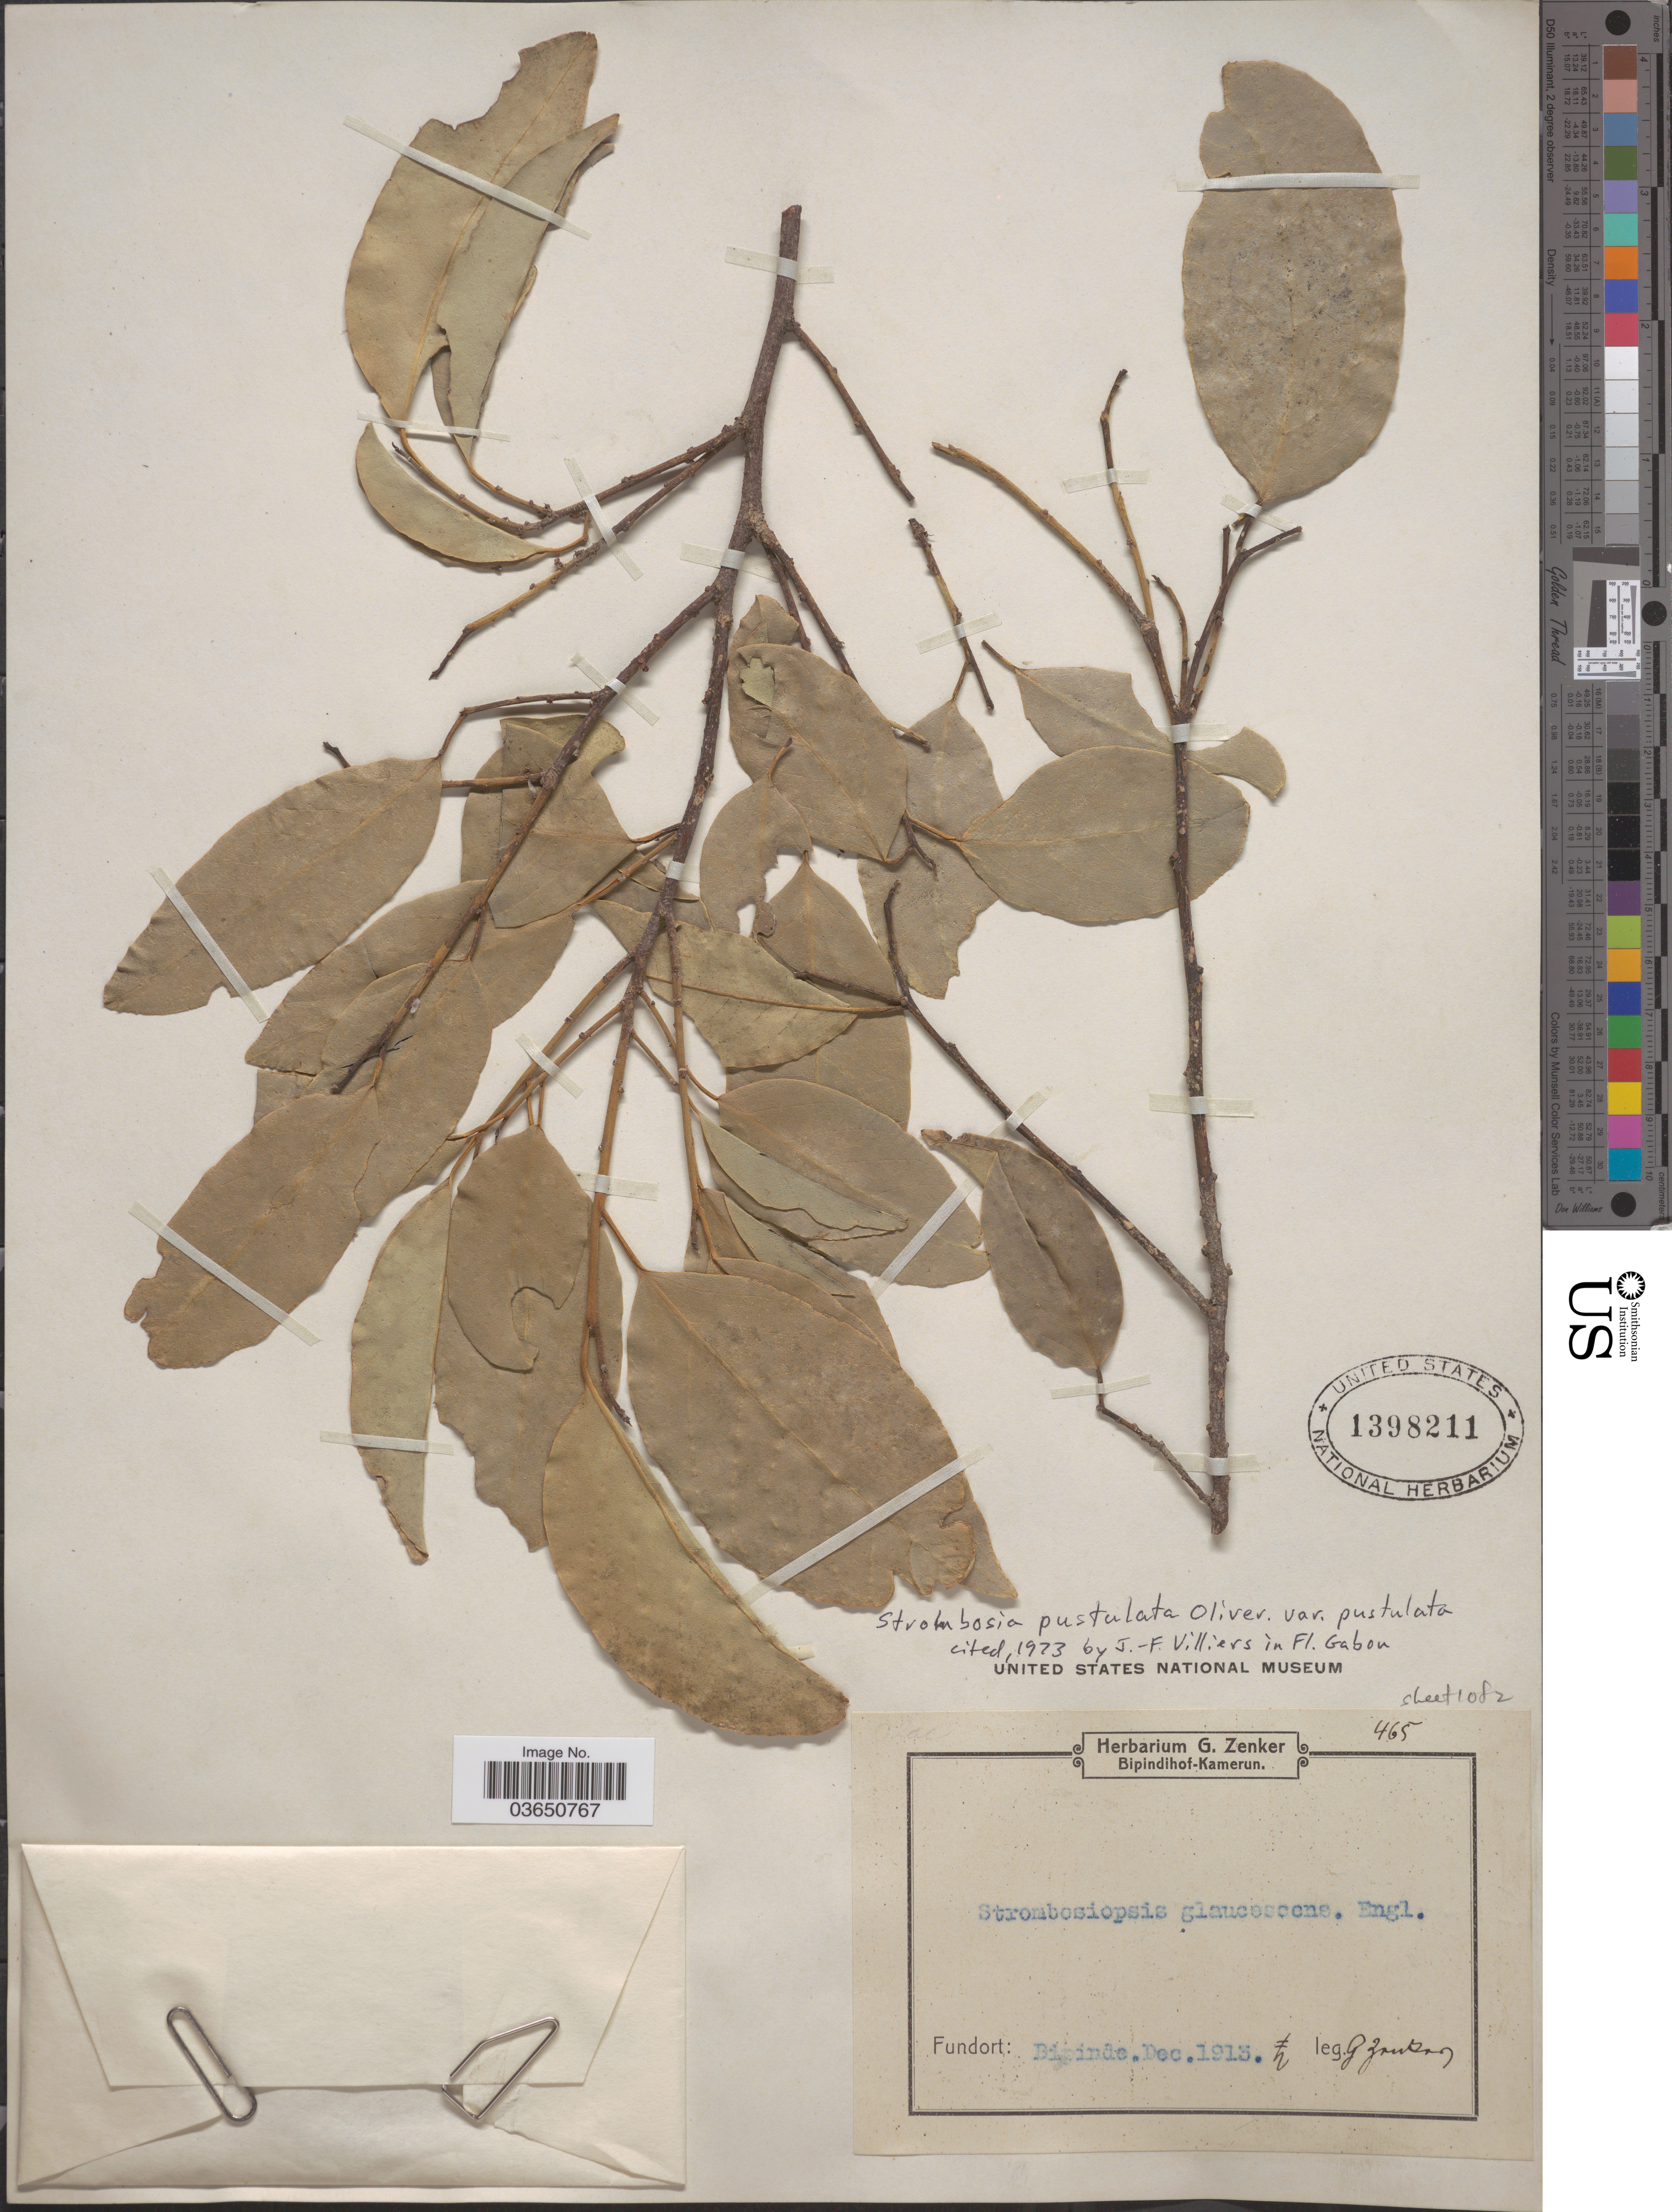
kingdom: Plantae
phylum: Tracheophyta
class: Magnoliopsida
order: Santalales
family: Strombosiaceae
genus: Strombosia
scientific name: Strombosia pustulata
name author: Oliv.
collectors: G. A. Zenker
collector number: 465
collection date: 1913-12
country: Cameroon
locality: Bipinde.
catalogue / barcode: US 1398211